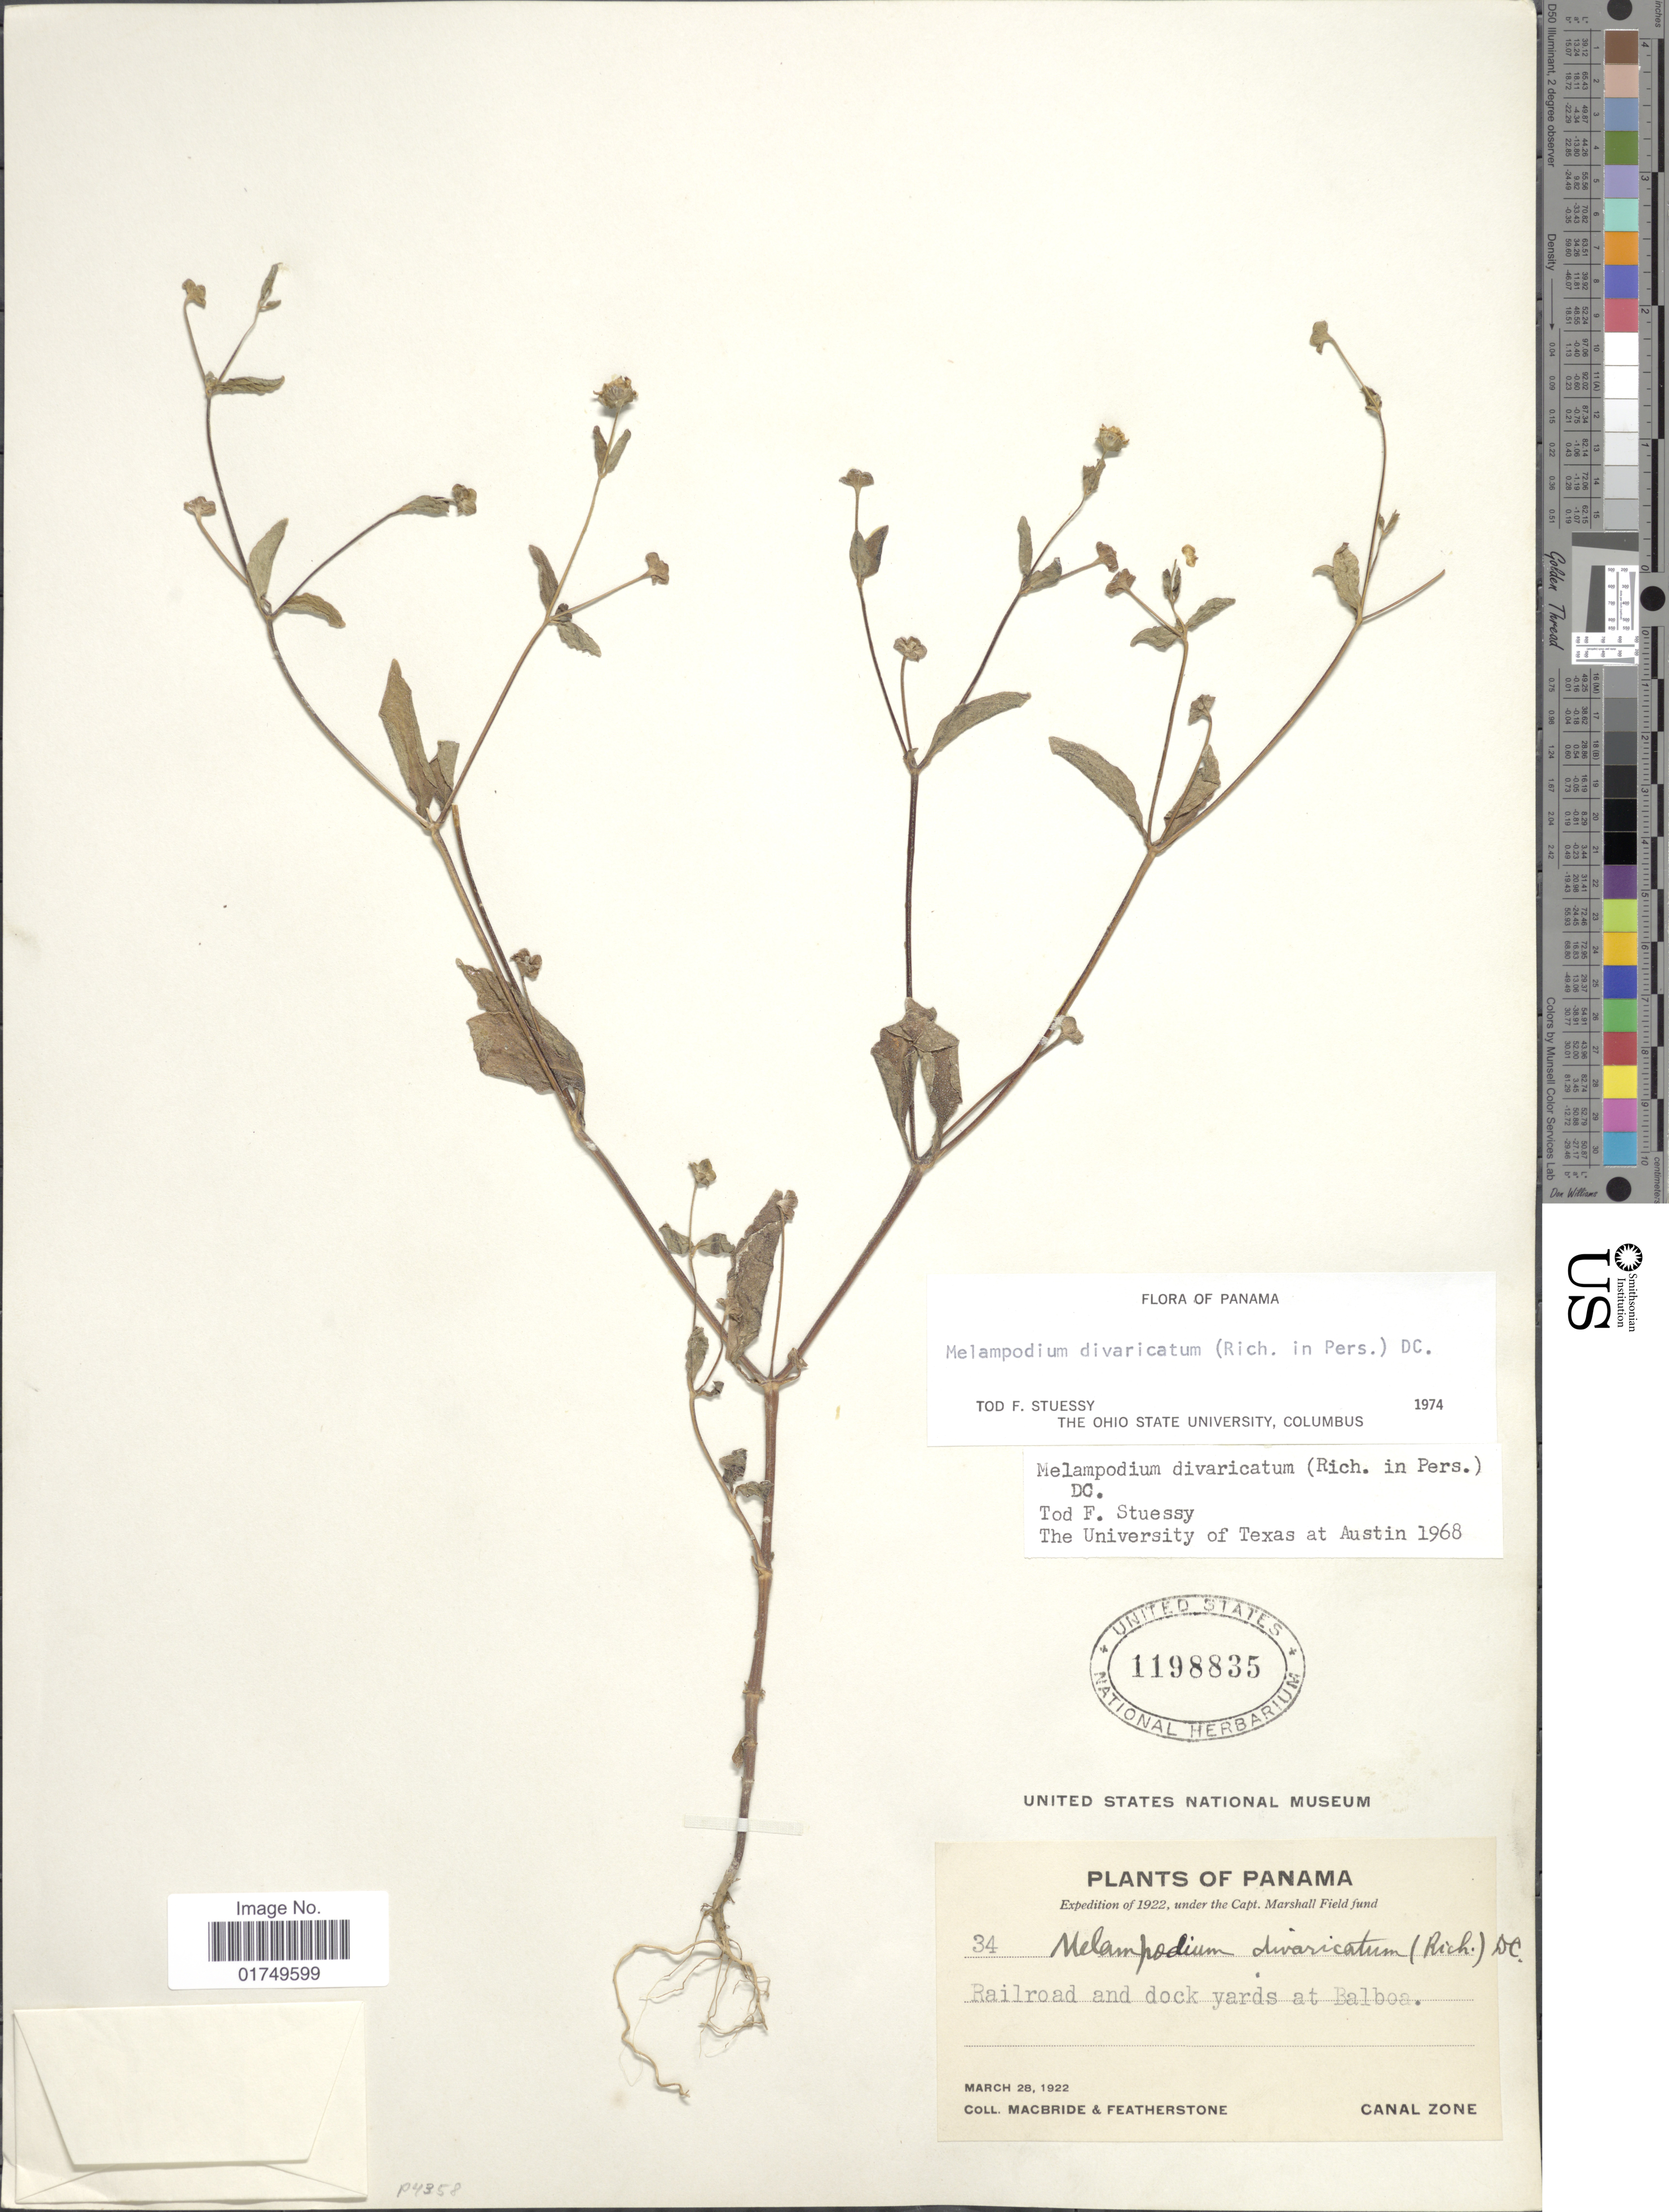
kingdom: Plantae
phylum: Tracheophyta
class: Magnoliopsida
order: Asterales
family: Asteraceae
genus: Melampodium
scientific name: Melampodium divaricatum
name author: (Rich.) DC.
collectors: J. F. Macbride & -. Featherstone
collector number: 34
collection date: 1922-03-28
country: Panama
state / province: Colón / Panamá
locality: Canal Zone, Railroad and dock yards at Balboa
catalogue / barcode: US 1998835